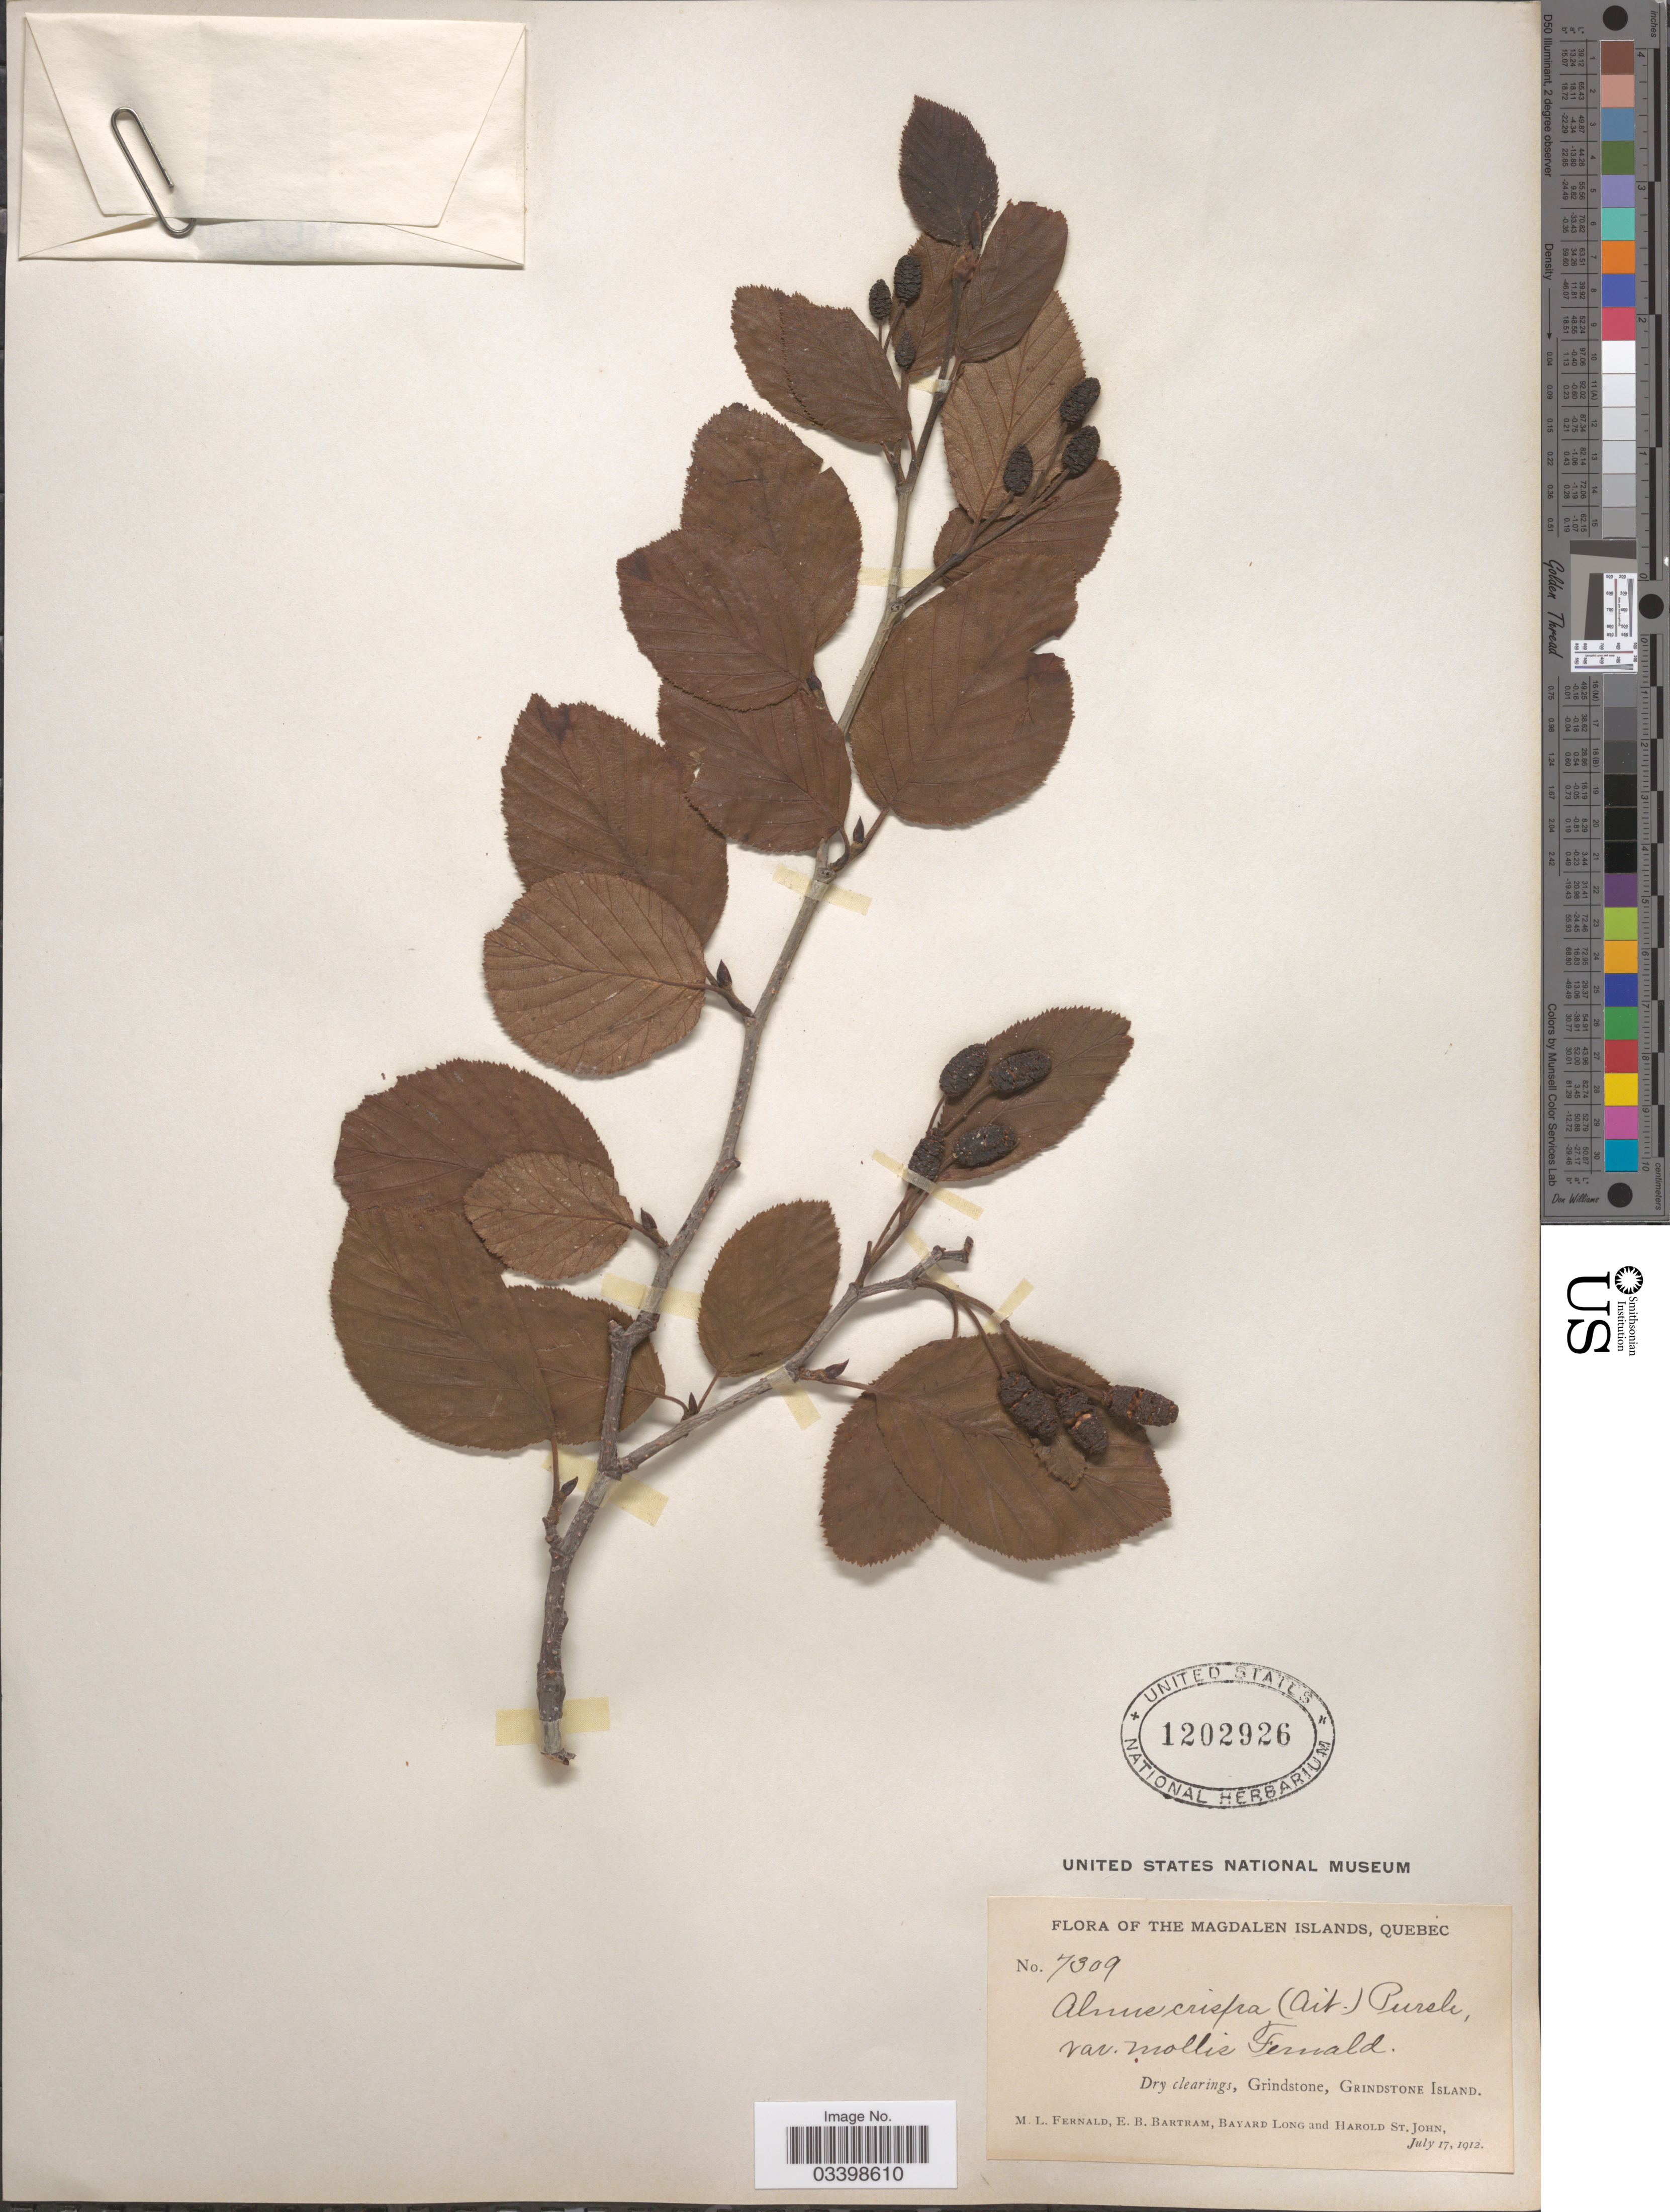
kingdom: Plantae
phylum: Tracheophyta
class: Magnoliopsida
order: Fagales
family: Betulaceae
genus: Alnus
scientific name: Alnus viridis subsp. crispa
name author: (Aiton) Turrill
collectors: M. L. Fernald, E. B. Bartram, B. Long & H. St. John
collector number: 7309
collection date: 1912-07-17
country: Canada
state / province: Quebec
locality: The Magdalen Islands. Grindstone, Grindstone Island.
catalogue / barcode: US 1202926